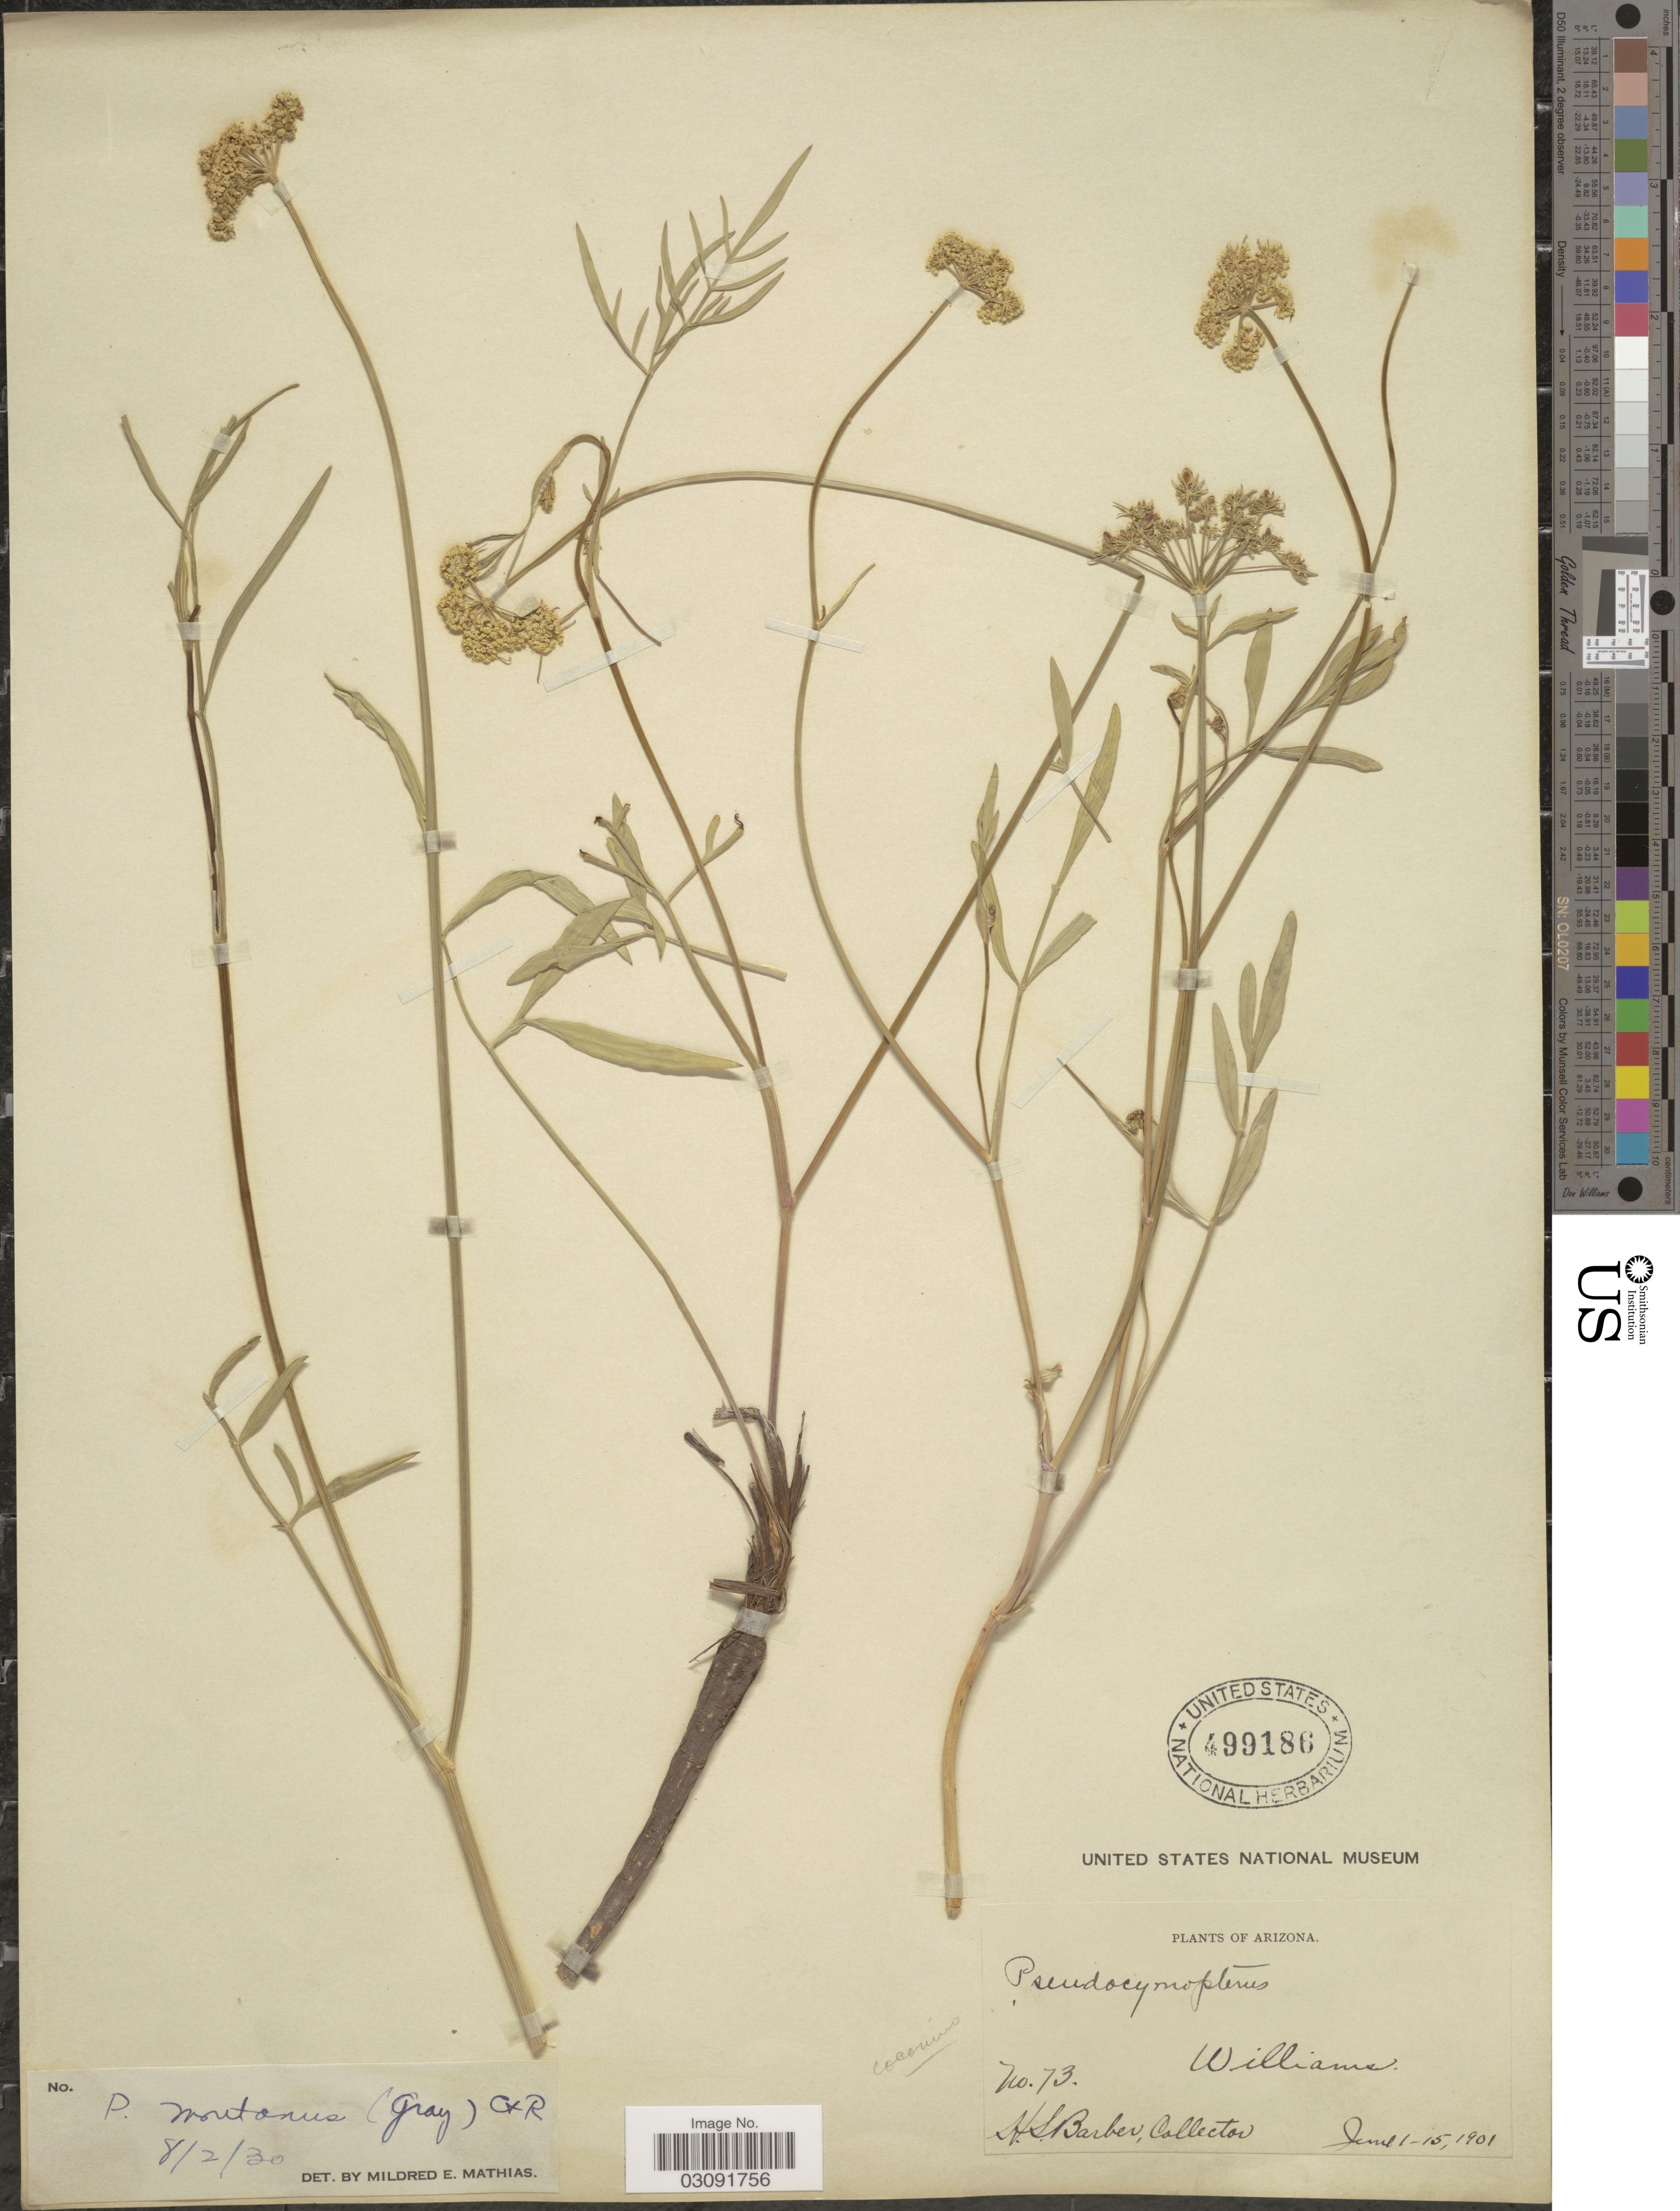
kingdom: Plantae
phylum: Tracheophyta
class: Magnoliopsida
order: Apiales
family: Apiaceae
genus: Pseudocymopterus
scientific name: Pseudocymopterus montanus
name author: (A. Gray) J.M. Coult. & Rose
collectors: H. Barber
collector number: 73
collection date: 1901-06-01/1901-06-15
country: United States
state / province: Arizona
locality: Williams, Coconino.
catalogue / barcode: US 499186